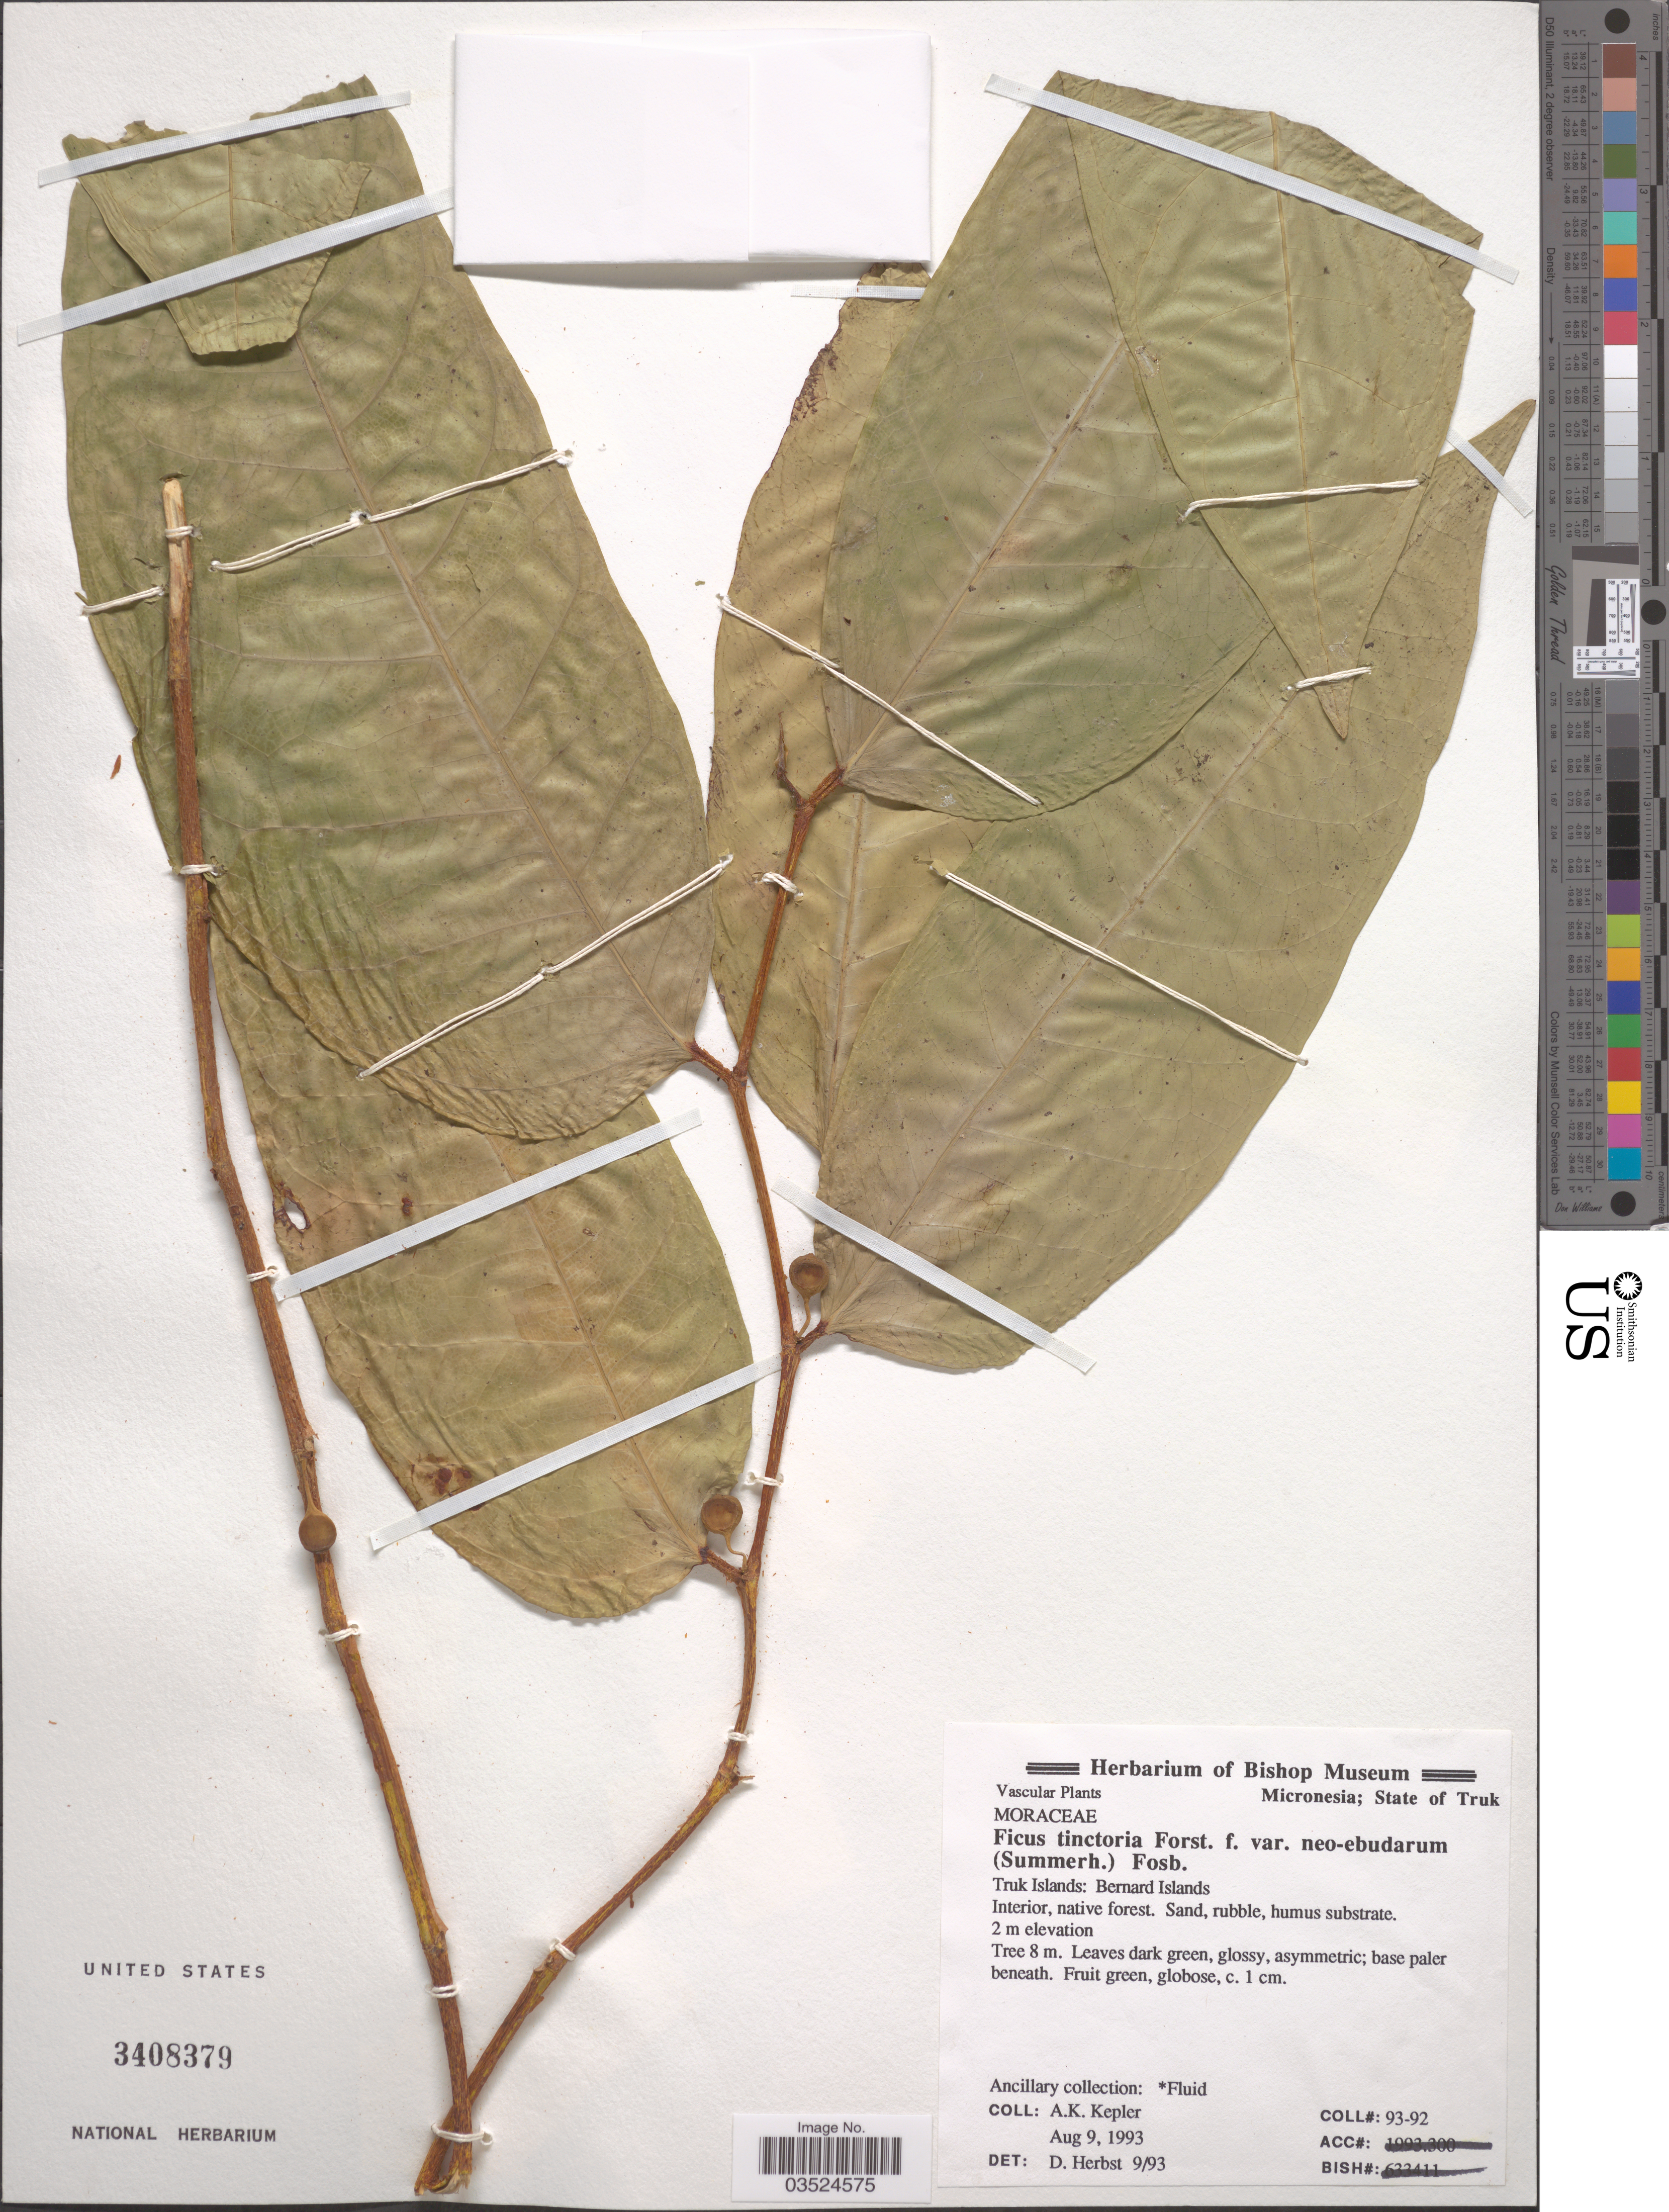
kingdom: Plantae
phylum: Tracheophyta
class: Magnoliopsida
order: Rosales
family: Moraceae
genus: Ficus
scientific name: Ficus tinctoria var. neoebudarum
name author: (Summerh.) Fosberg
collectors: A. K. Kepler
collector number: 93-92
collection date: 1993-08-09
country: Micronesia, Federated States of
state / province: Truk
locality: Micronesia. Truk Islands: Bernard Islands. Interior, native forest.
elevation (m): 2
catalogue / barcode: US 3408379